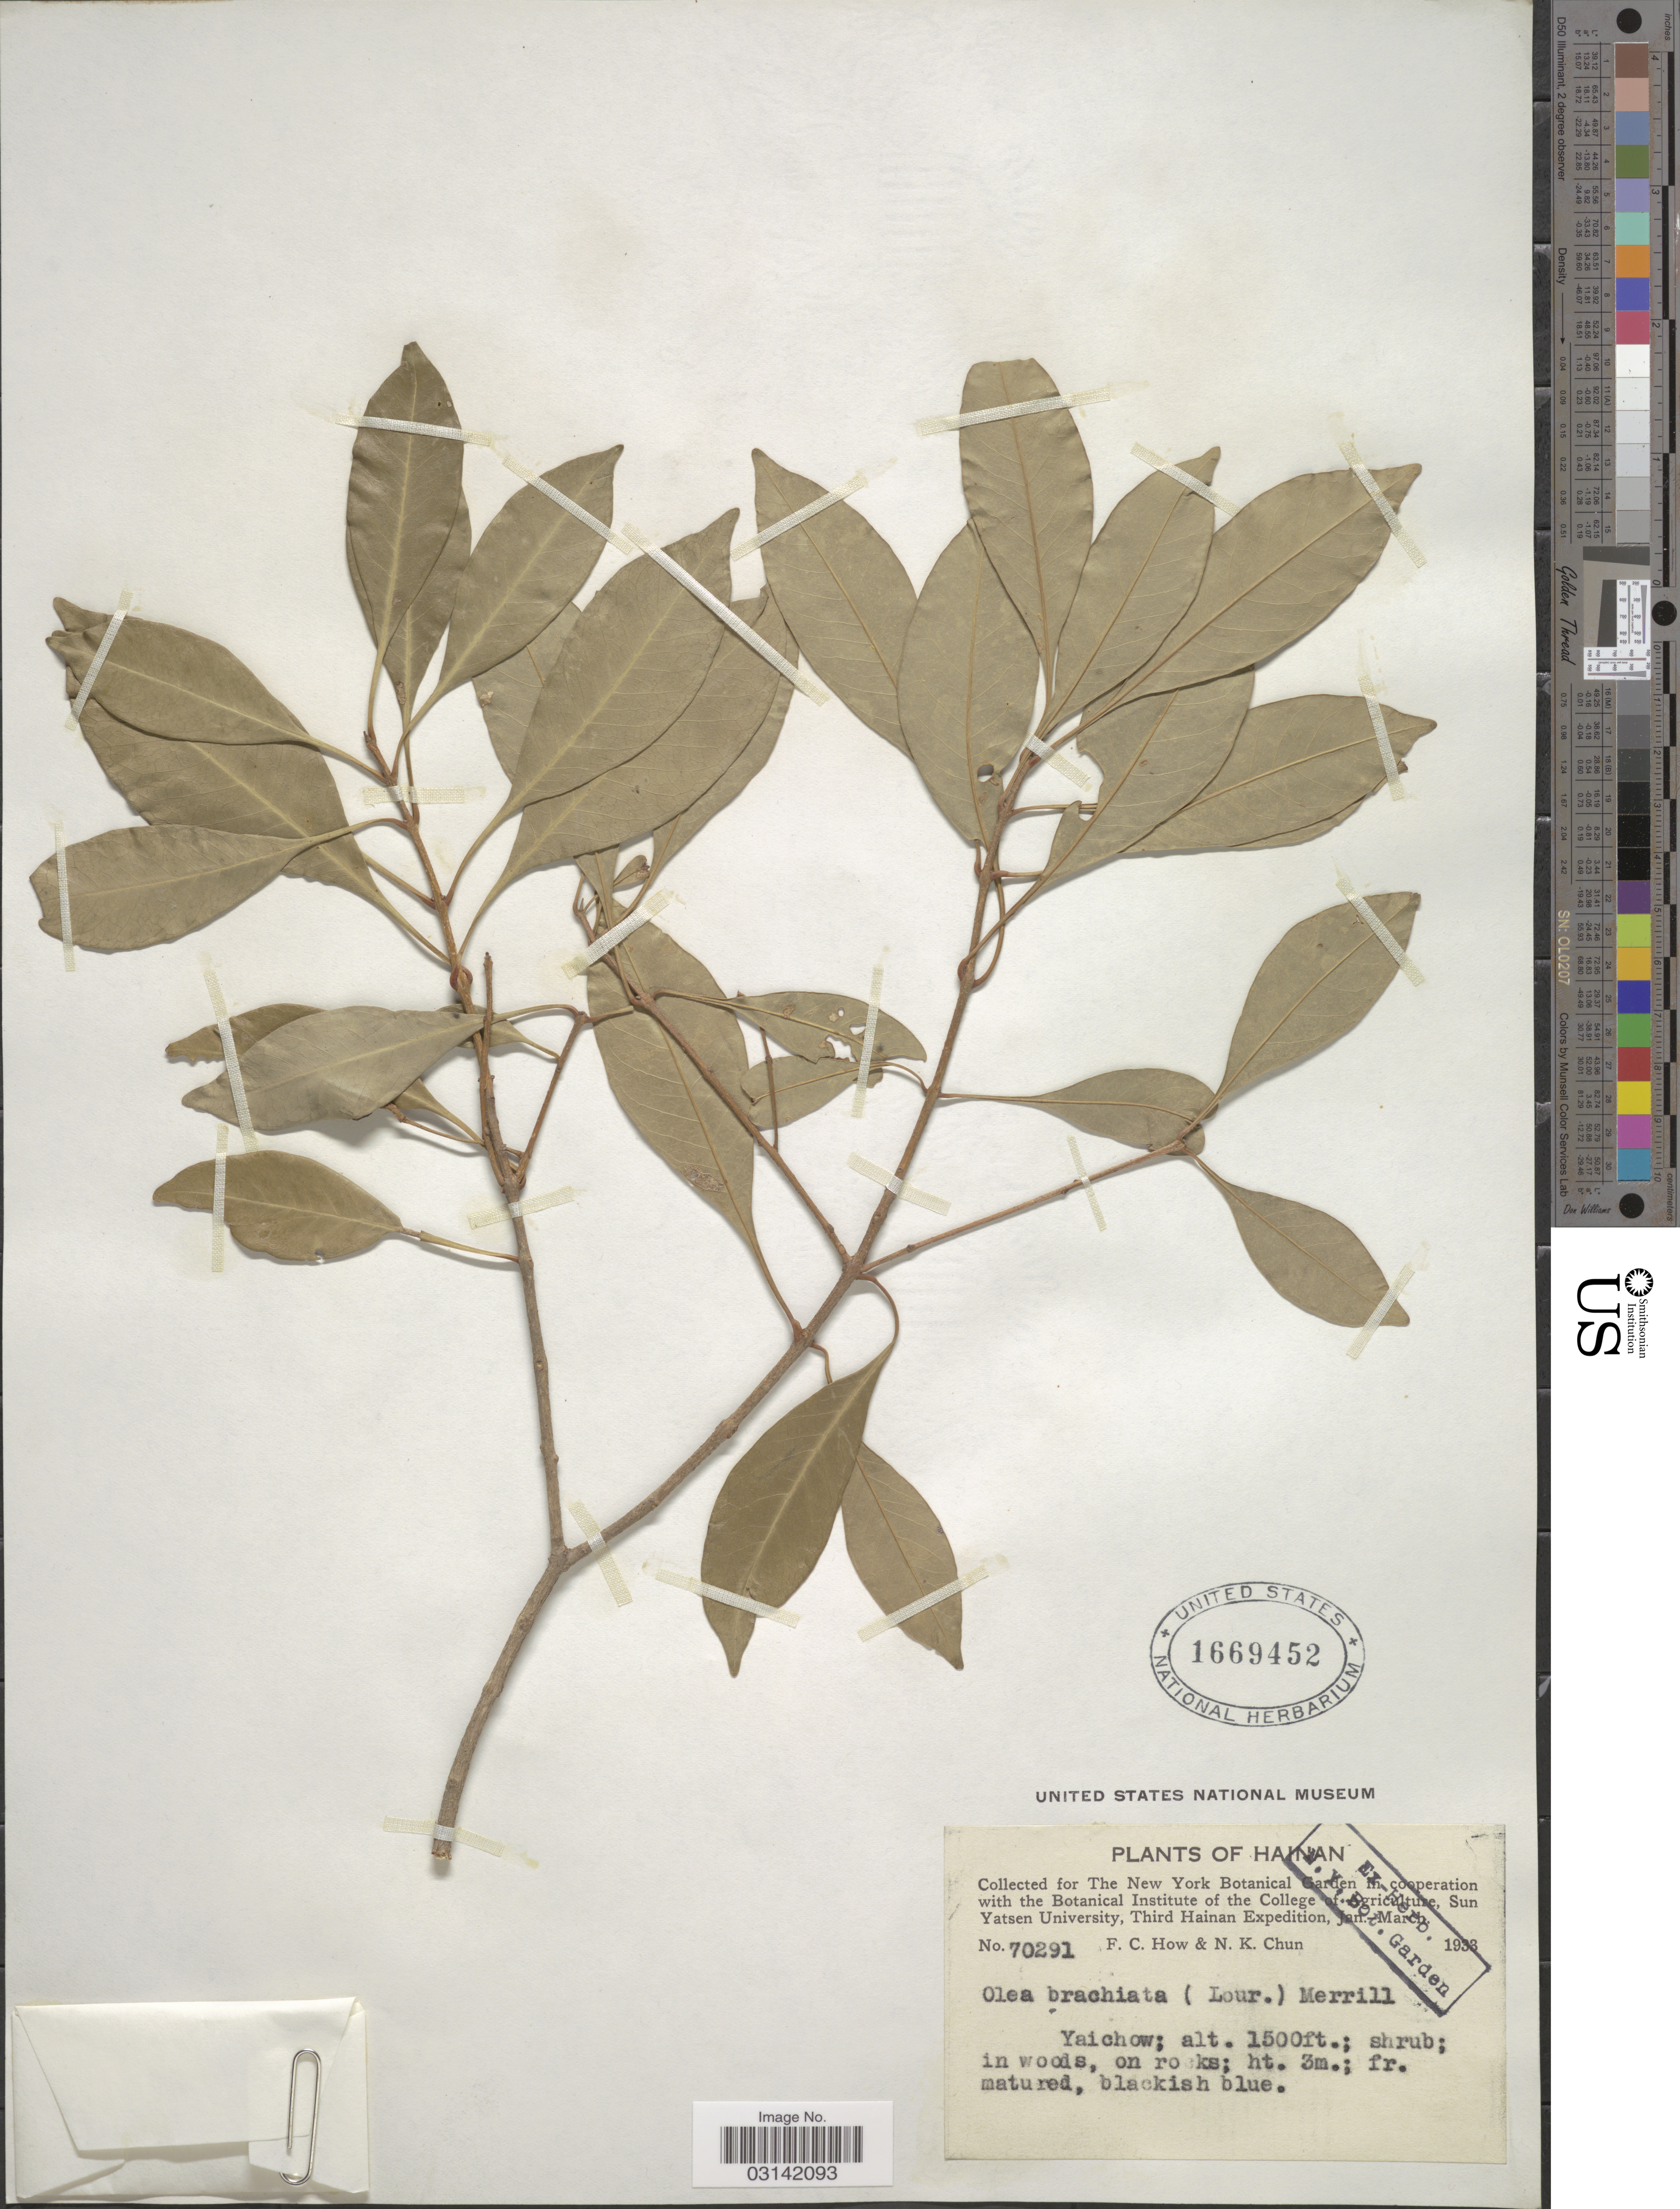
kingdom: Plantae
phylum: Tracheophyta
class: Magnoliopsida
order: Lamiales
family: Oleaceae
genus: Tetrapilus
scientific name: Tetrapilus brachiatus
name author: Lour.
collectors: F. C. How & N. K. Chun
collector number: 70291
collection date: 1933-01/1933-03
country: China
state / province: Hainan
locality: Yaichow.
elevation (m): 457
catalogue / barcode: US 1669452